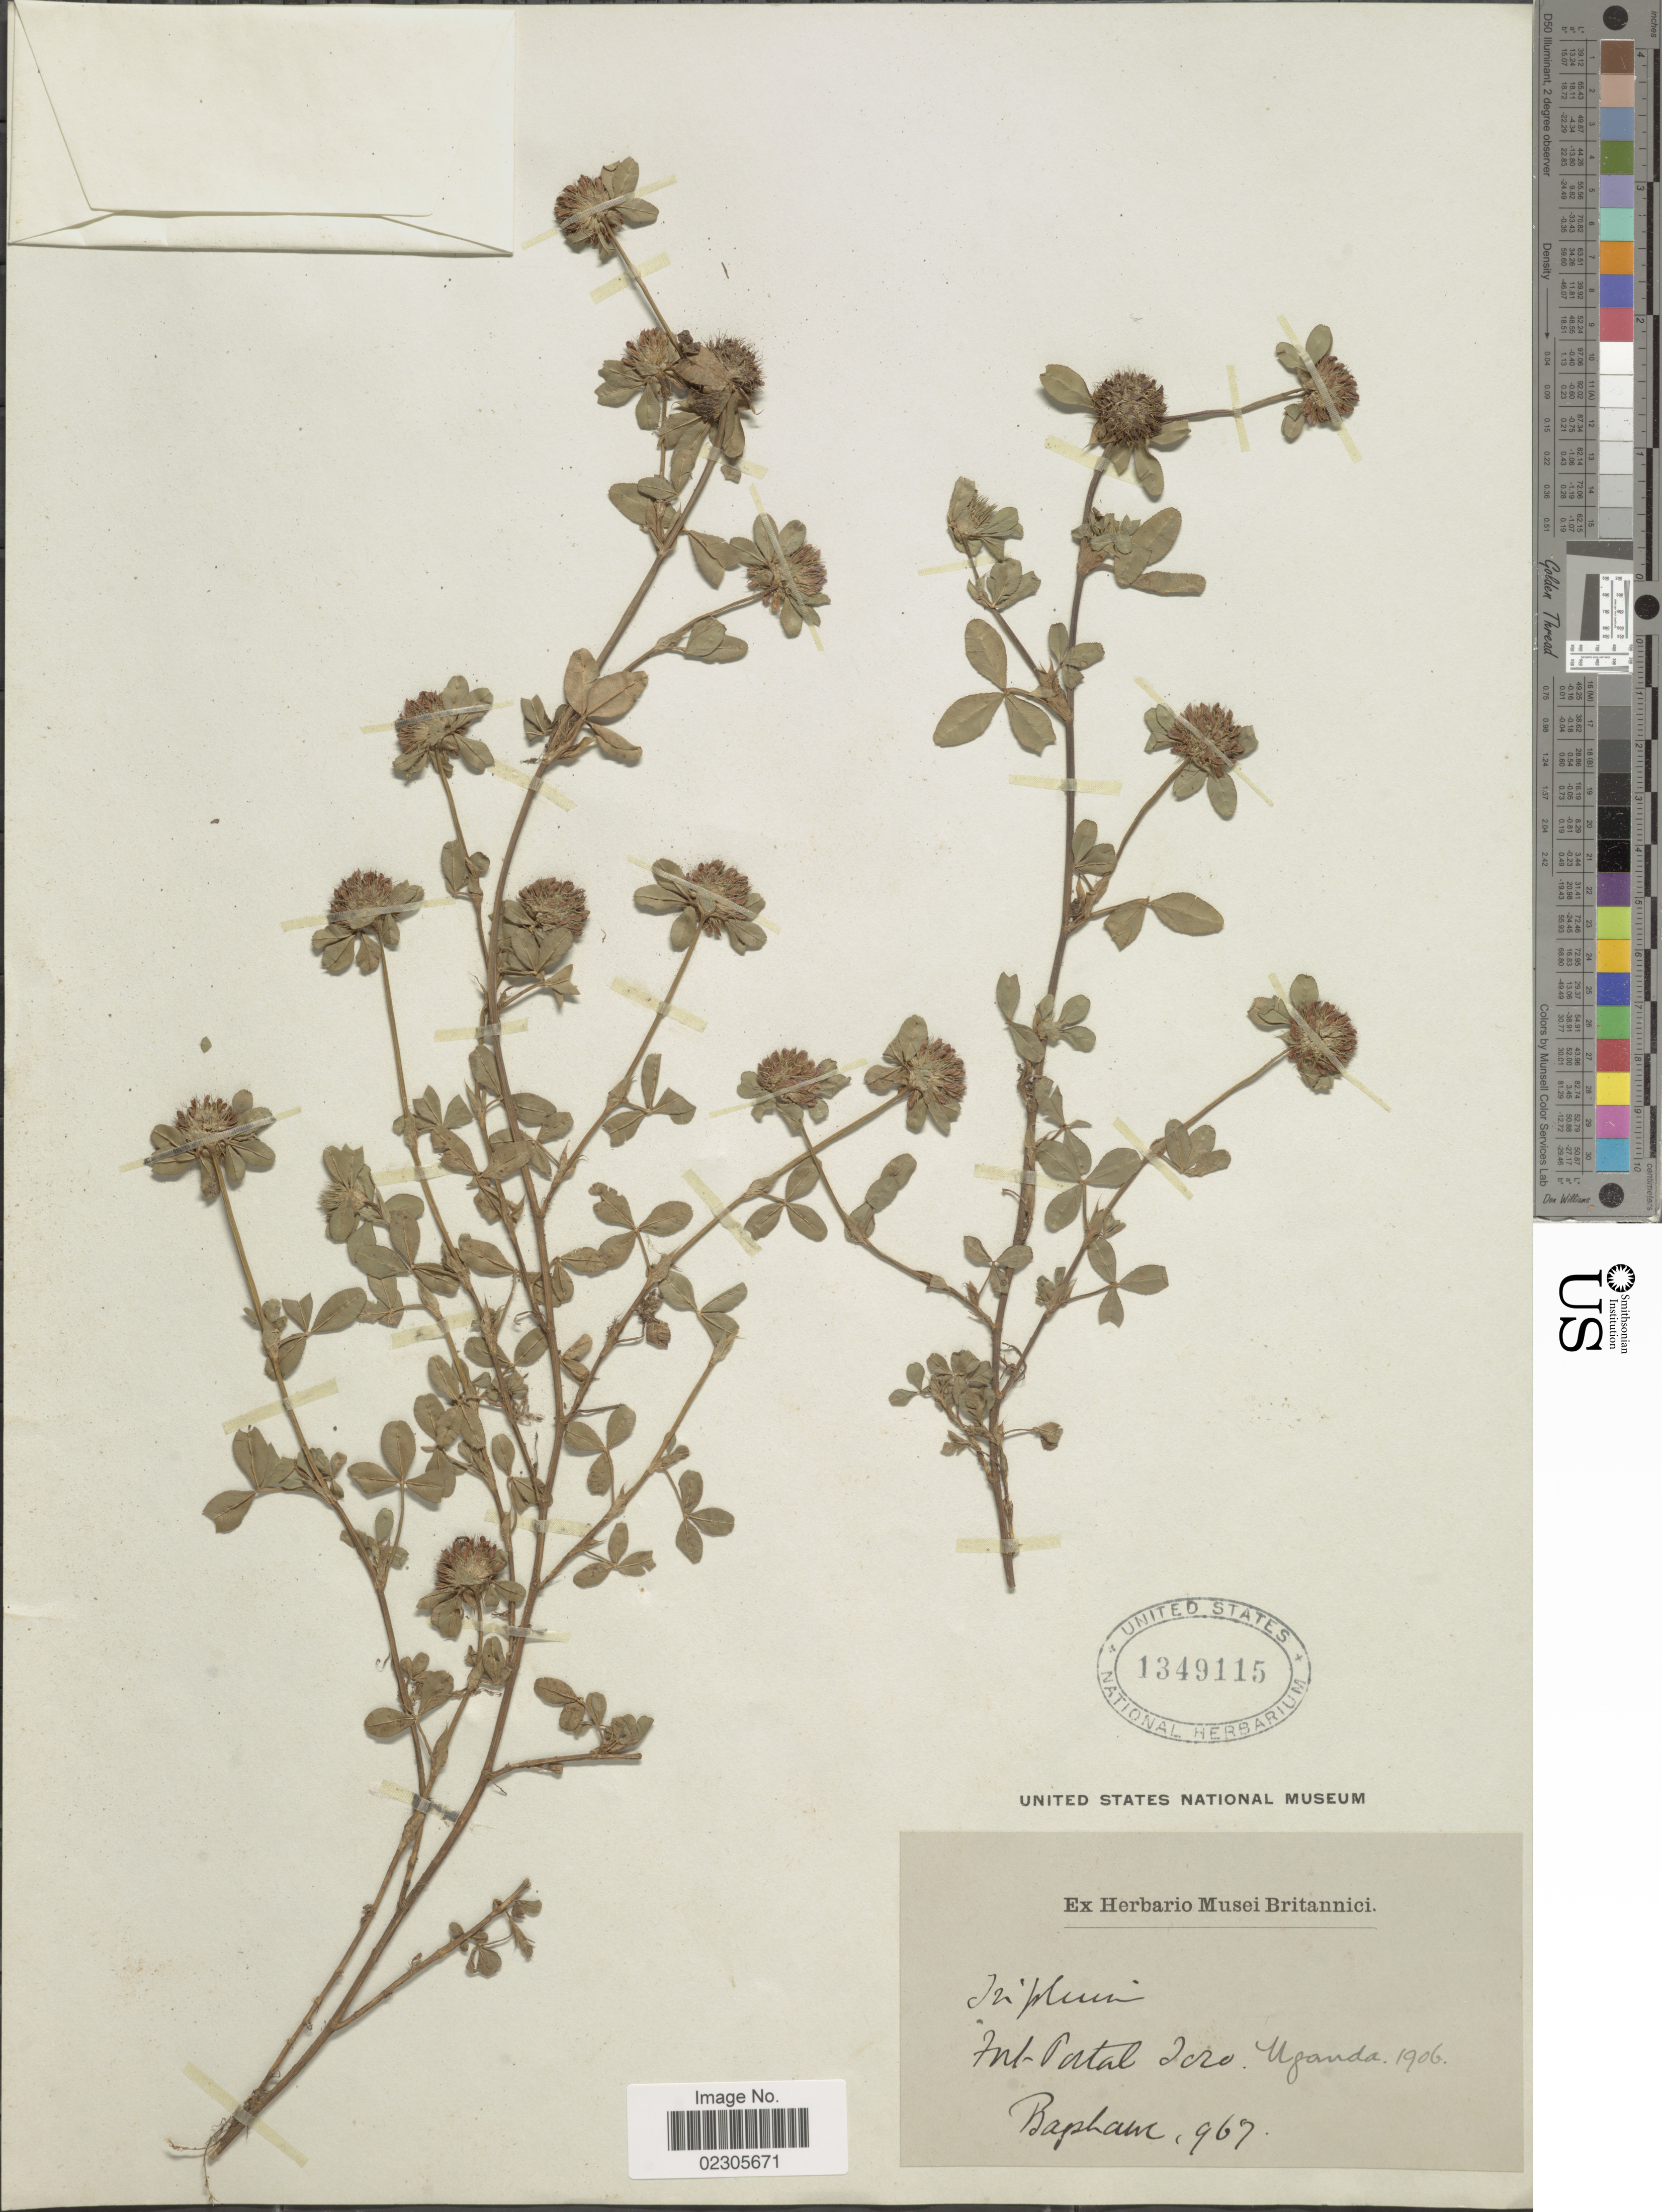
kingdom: Plantae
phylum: Tracheophyta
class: Magnoliopsida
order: Fabales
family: Fabaceae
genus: Trifolium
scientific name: Trifolium sp.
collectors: Baphane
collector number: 967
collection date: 1906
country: Uganda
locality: Fort Portal Toro.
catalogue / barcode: US 1349115